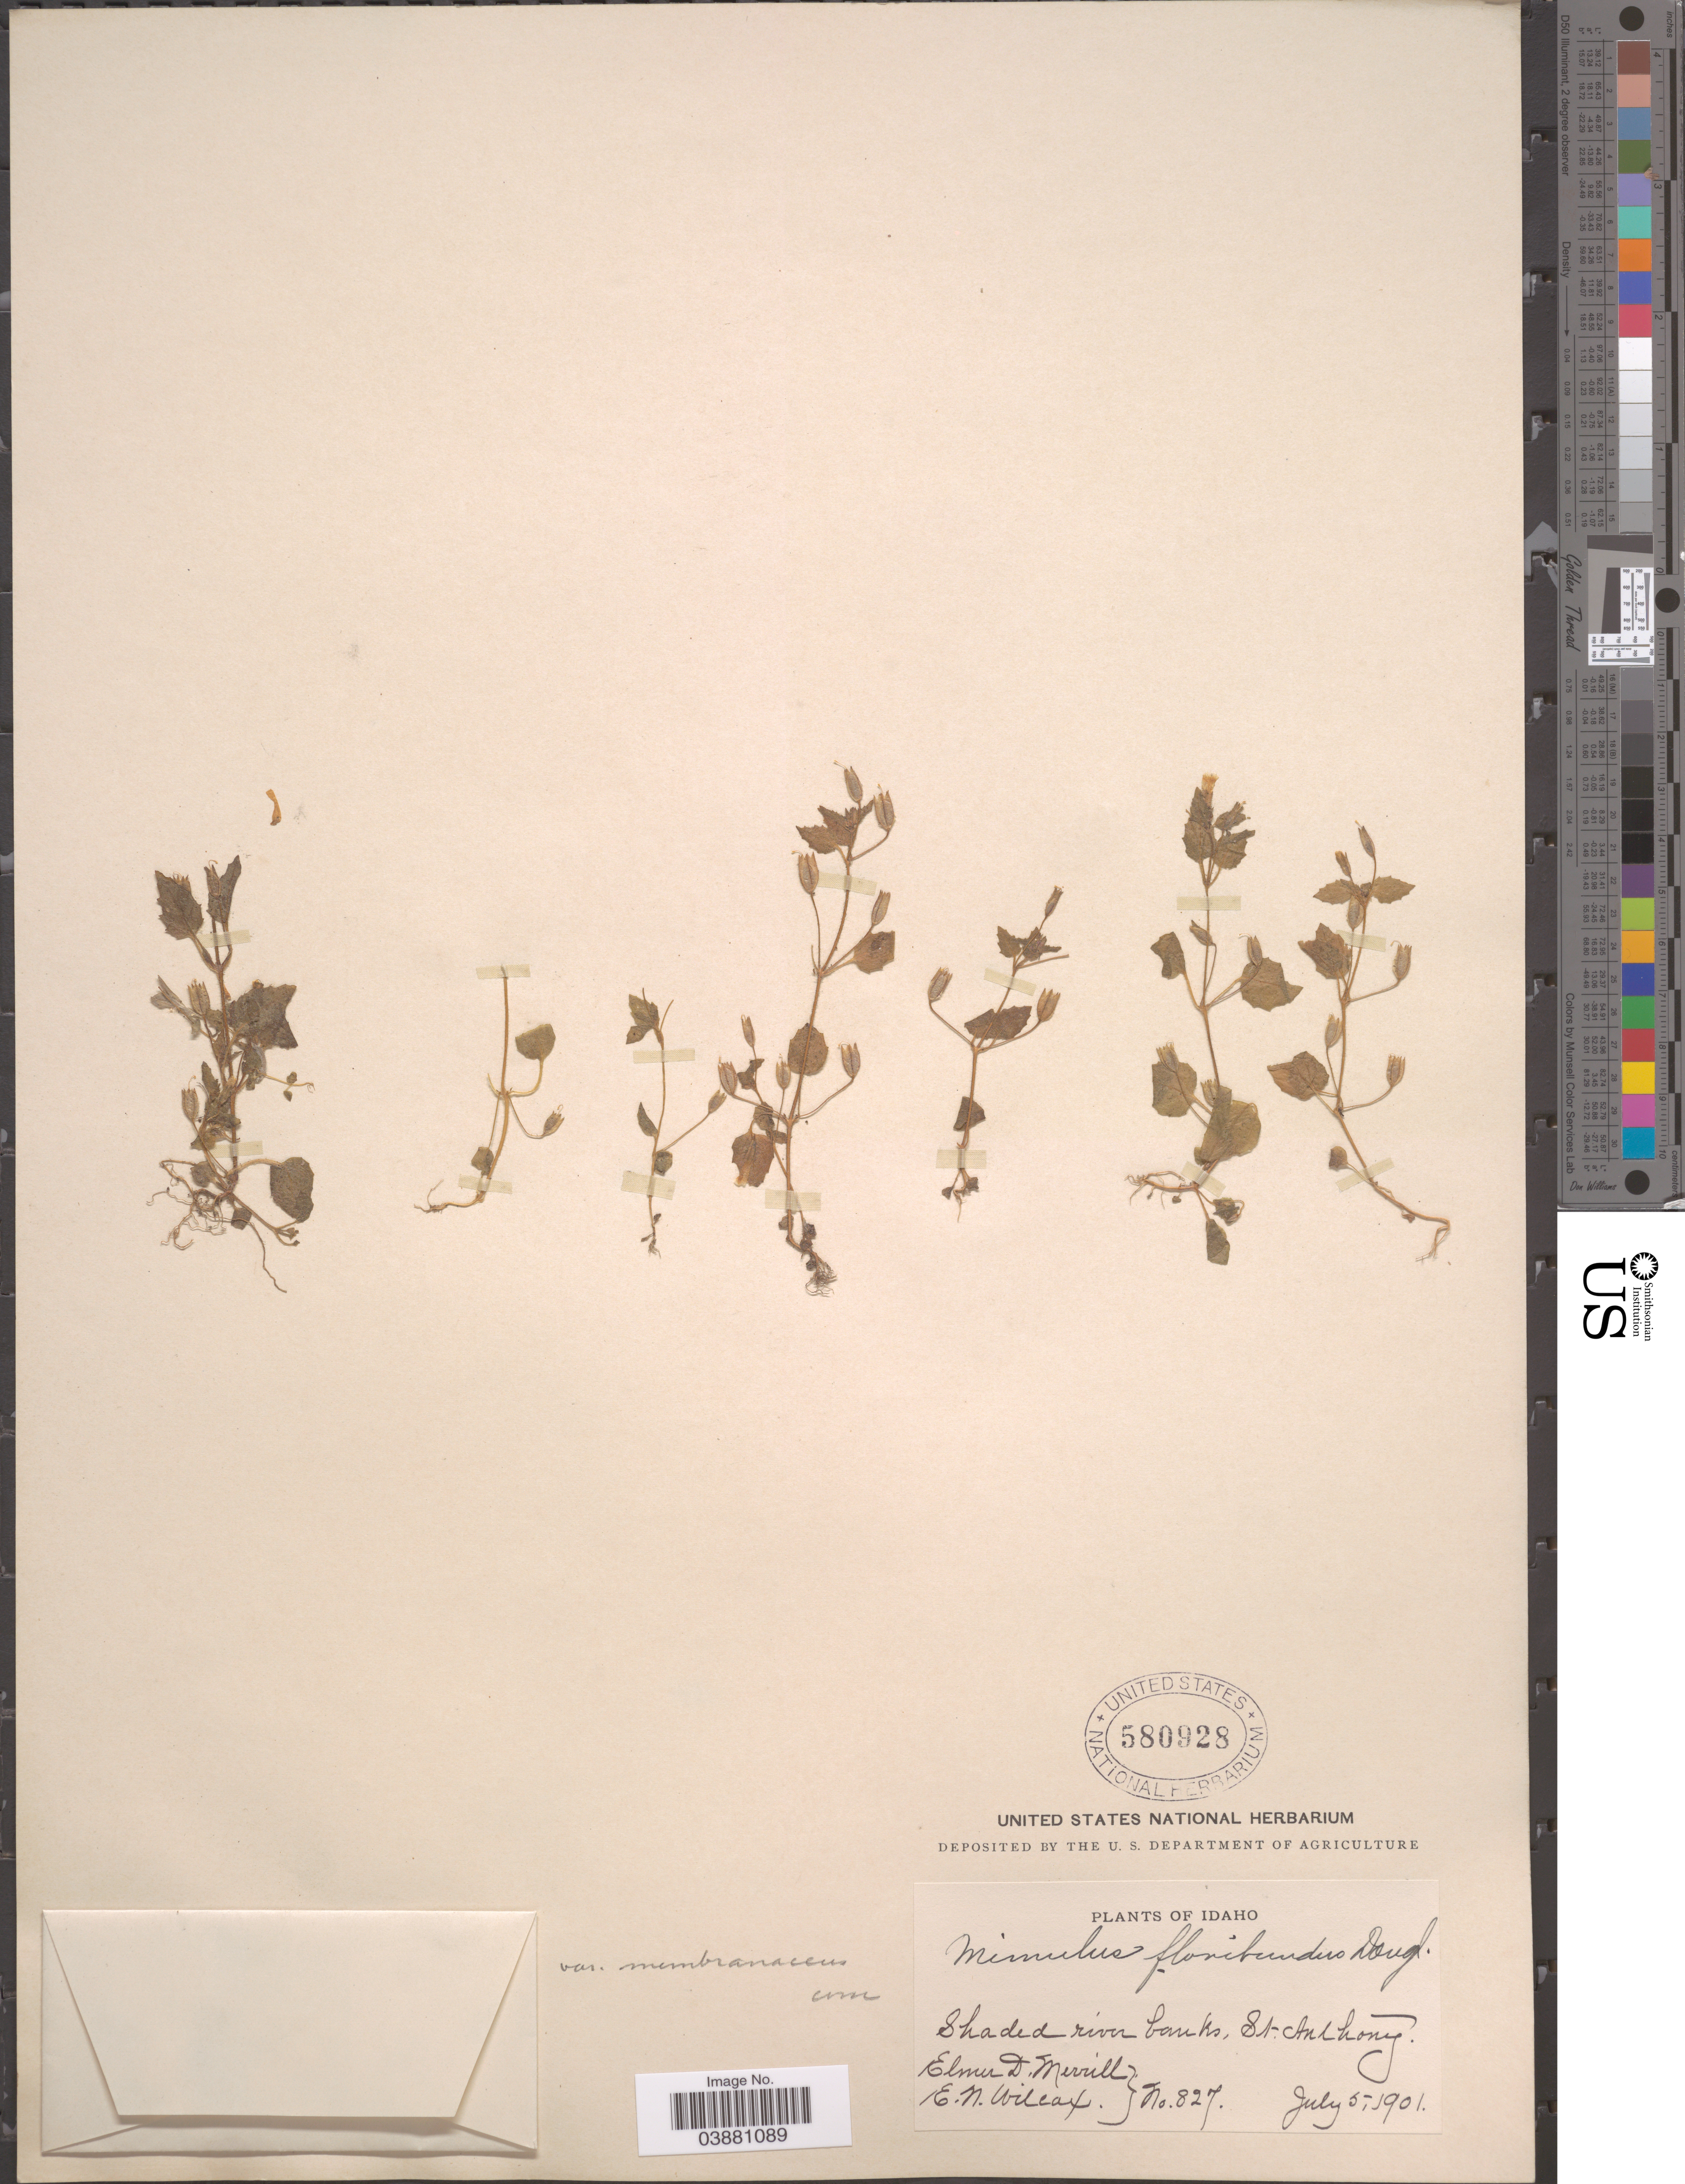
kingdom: Plantae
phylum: Tracheophyta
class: Magnoliopsida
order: Lamiales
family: Phrymaceae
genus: Mimulus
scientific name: Mimulus floribundus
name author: Douglas ex Lindl.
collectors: E. D. Merrill & E. Wilcox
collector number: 827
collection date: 1901-07-05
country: United States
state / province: Idaho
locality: Shaded river banks, St. Anthony.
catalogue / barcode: US 580928